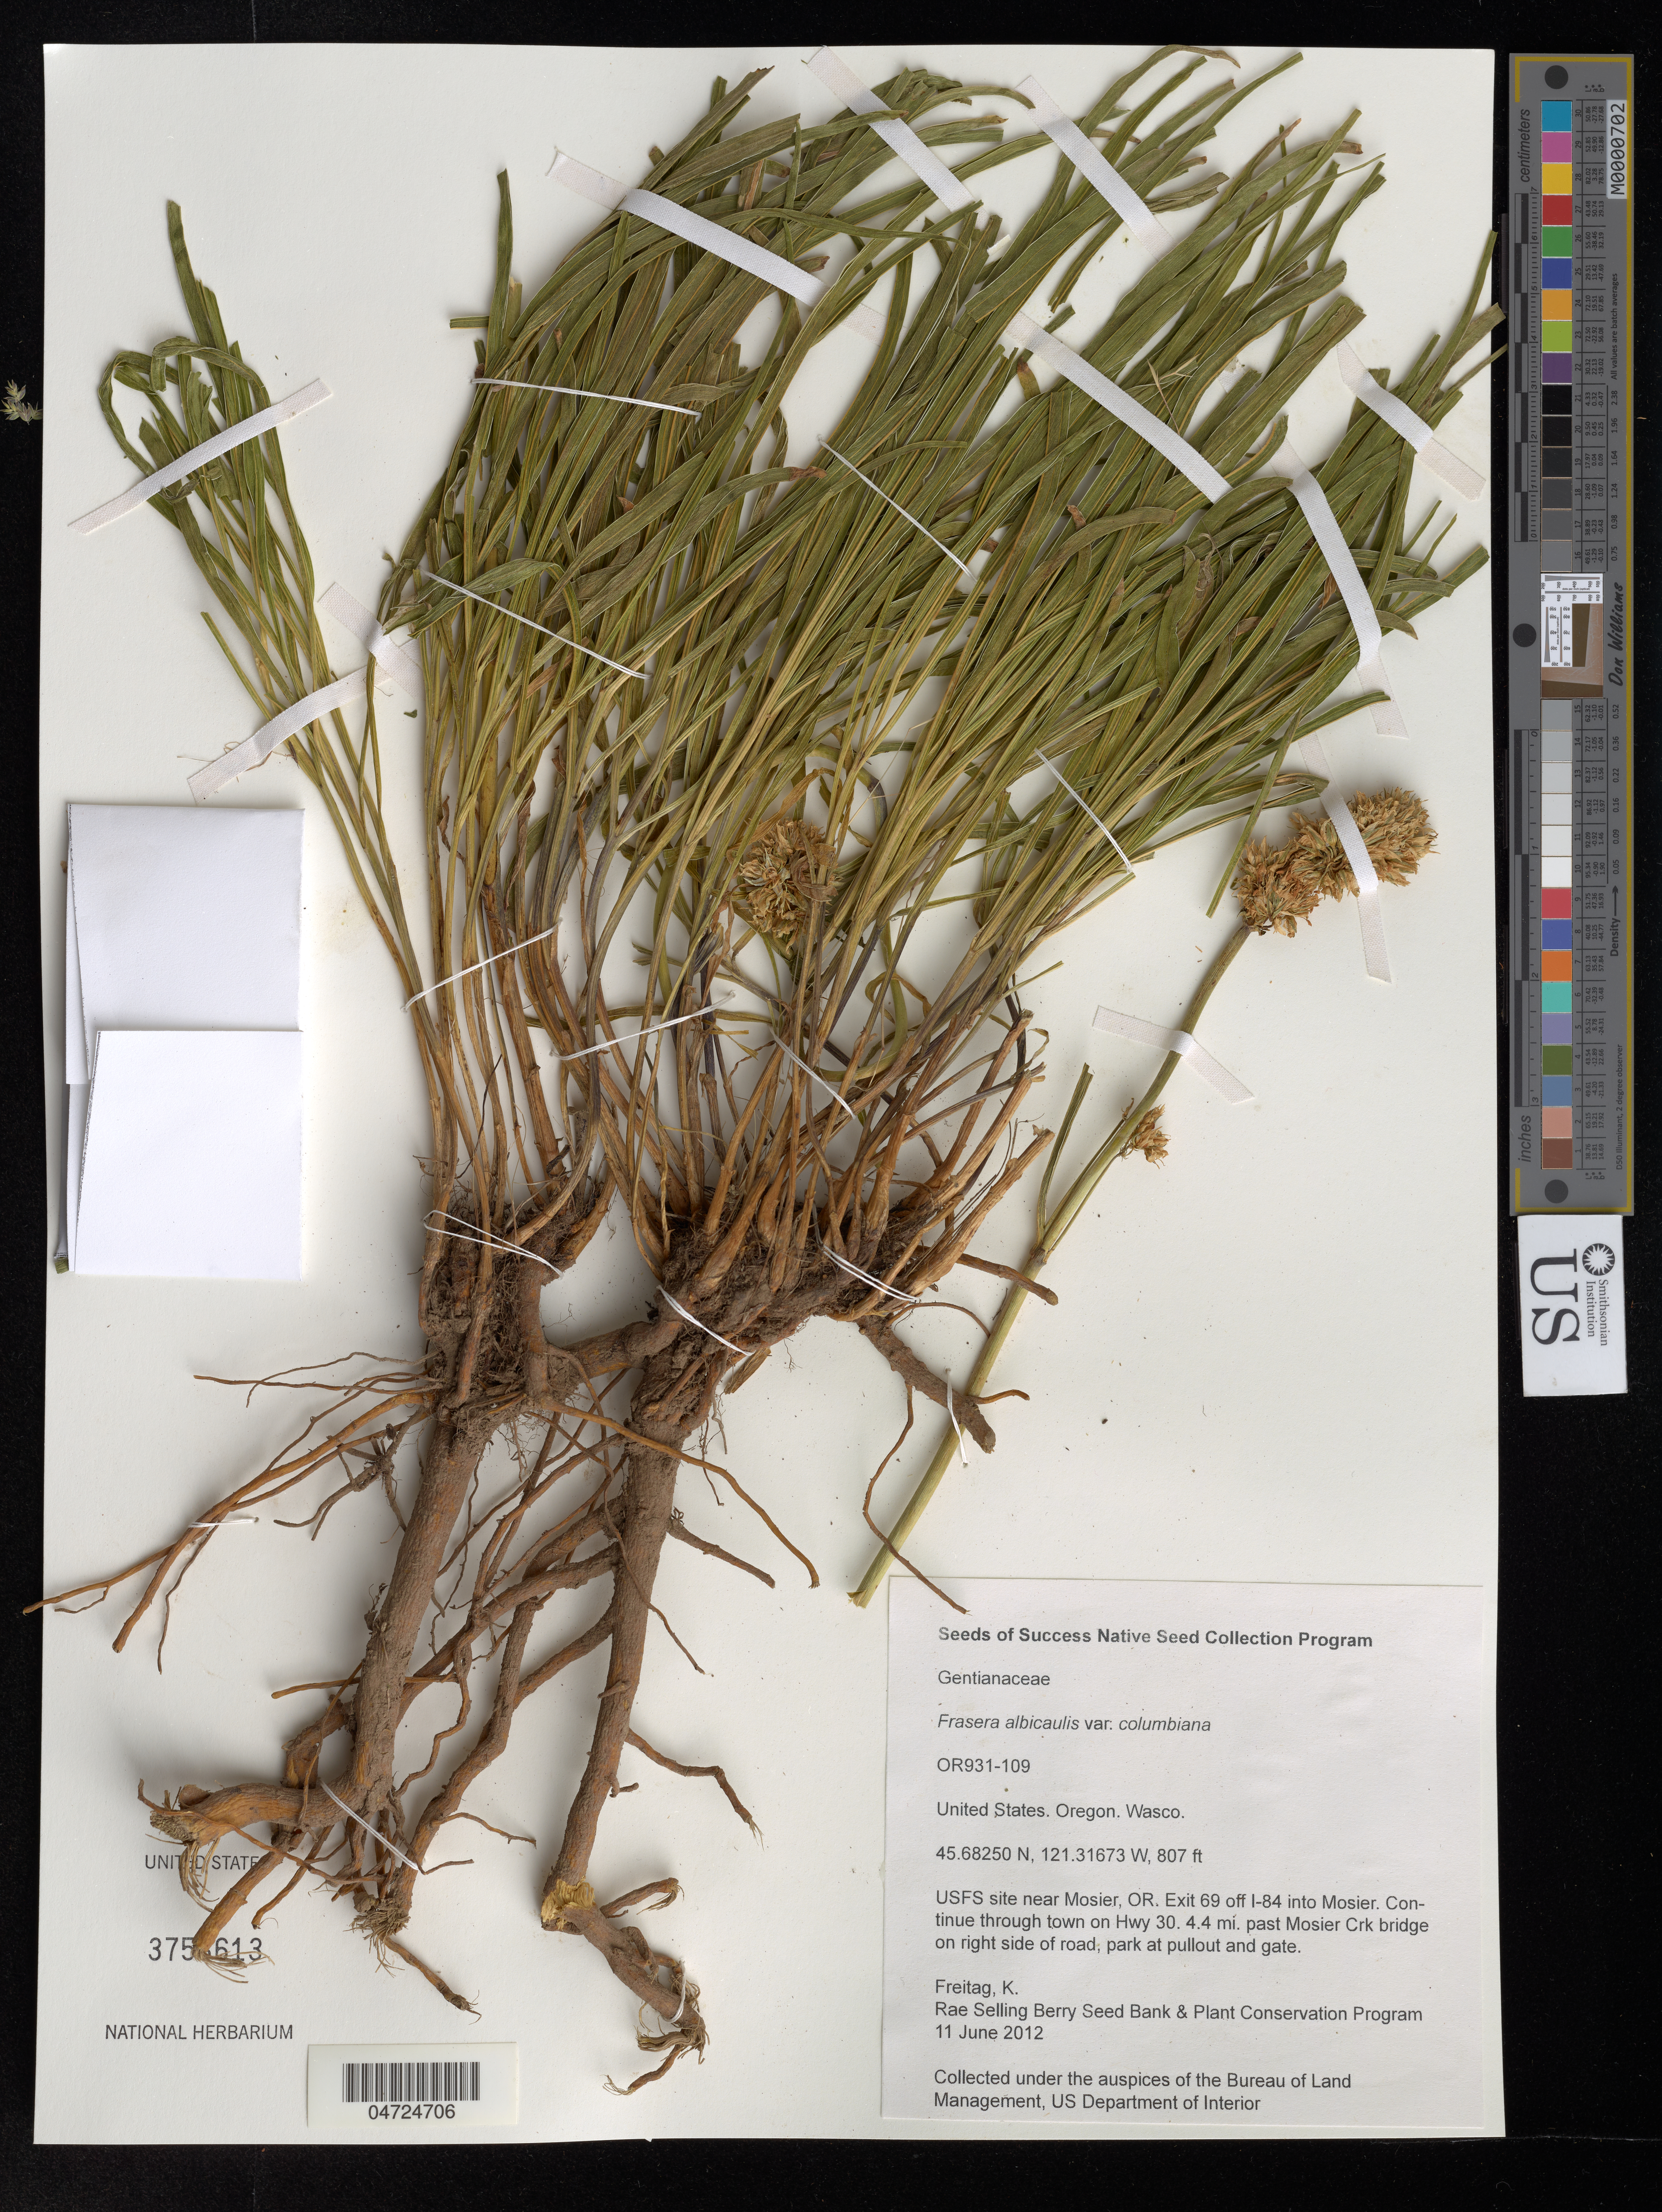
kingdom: Plantae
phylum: Tracheophyta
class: Magnoliopsida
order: Gentianales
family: Gentianaceae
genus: Frasera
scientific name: Frasera albicaulis var. columbiana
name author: (H. St. John) C.L. Hitchc.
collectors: K. Freitag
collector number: OR931-109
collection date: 2012-06-11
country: United States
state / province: Oregon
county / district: Wasco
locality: Wasco. USFS site near Mosier, OR, Exit 69 off I-84 into Mosier. Continue through town on Hwy 30. 4.4 mi. past Mosier Crk bridge on right side of road, park at pullout and gate.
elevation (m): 246